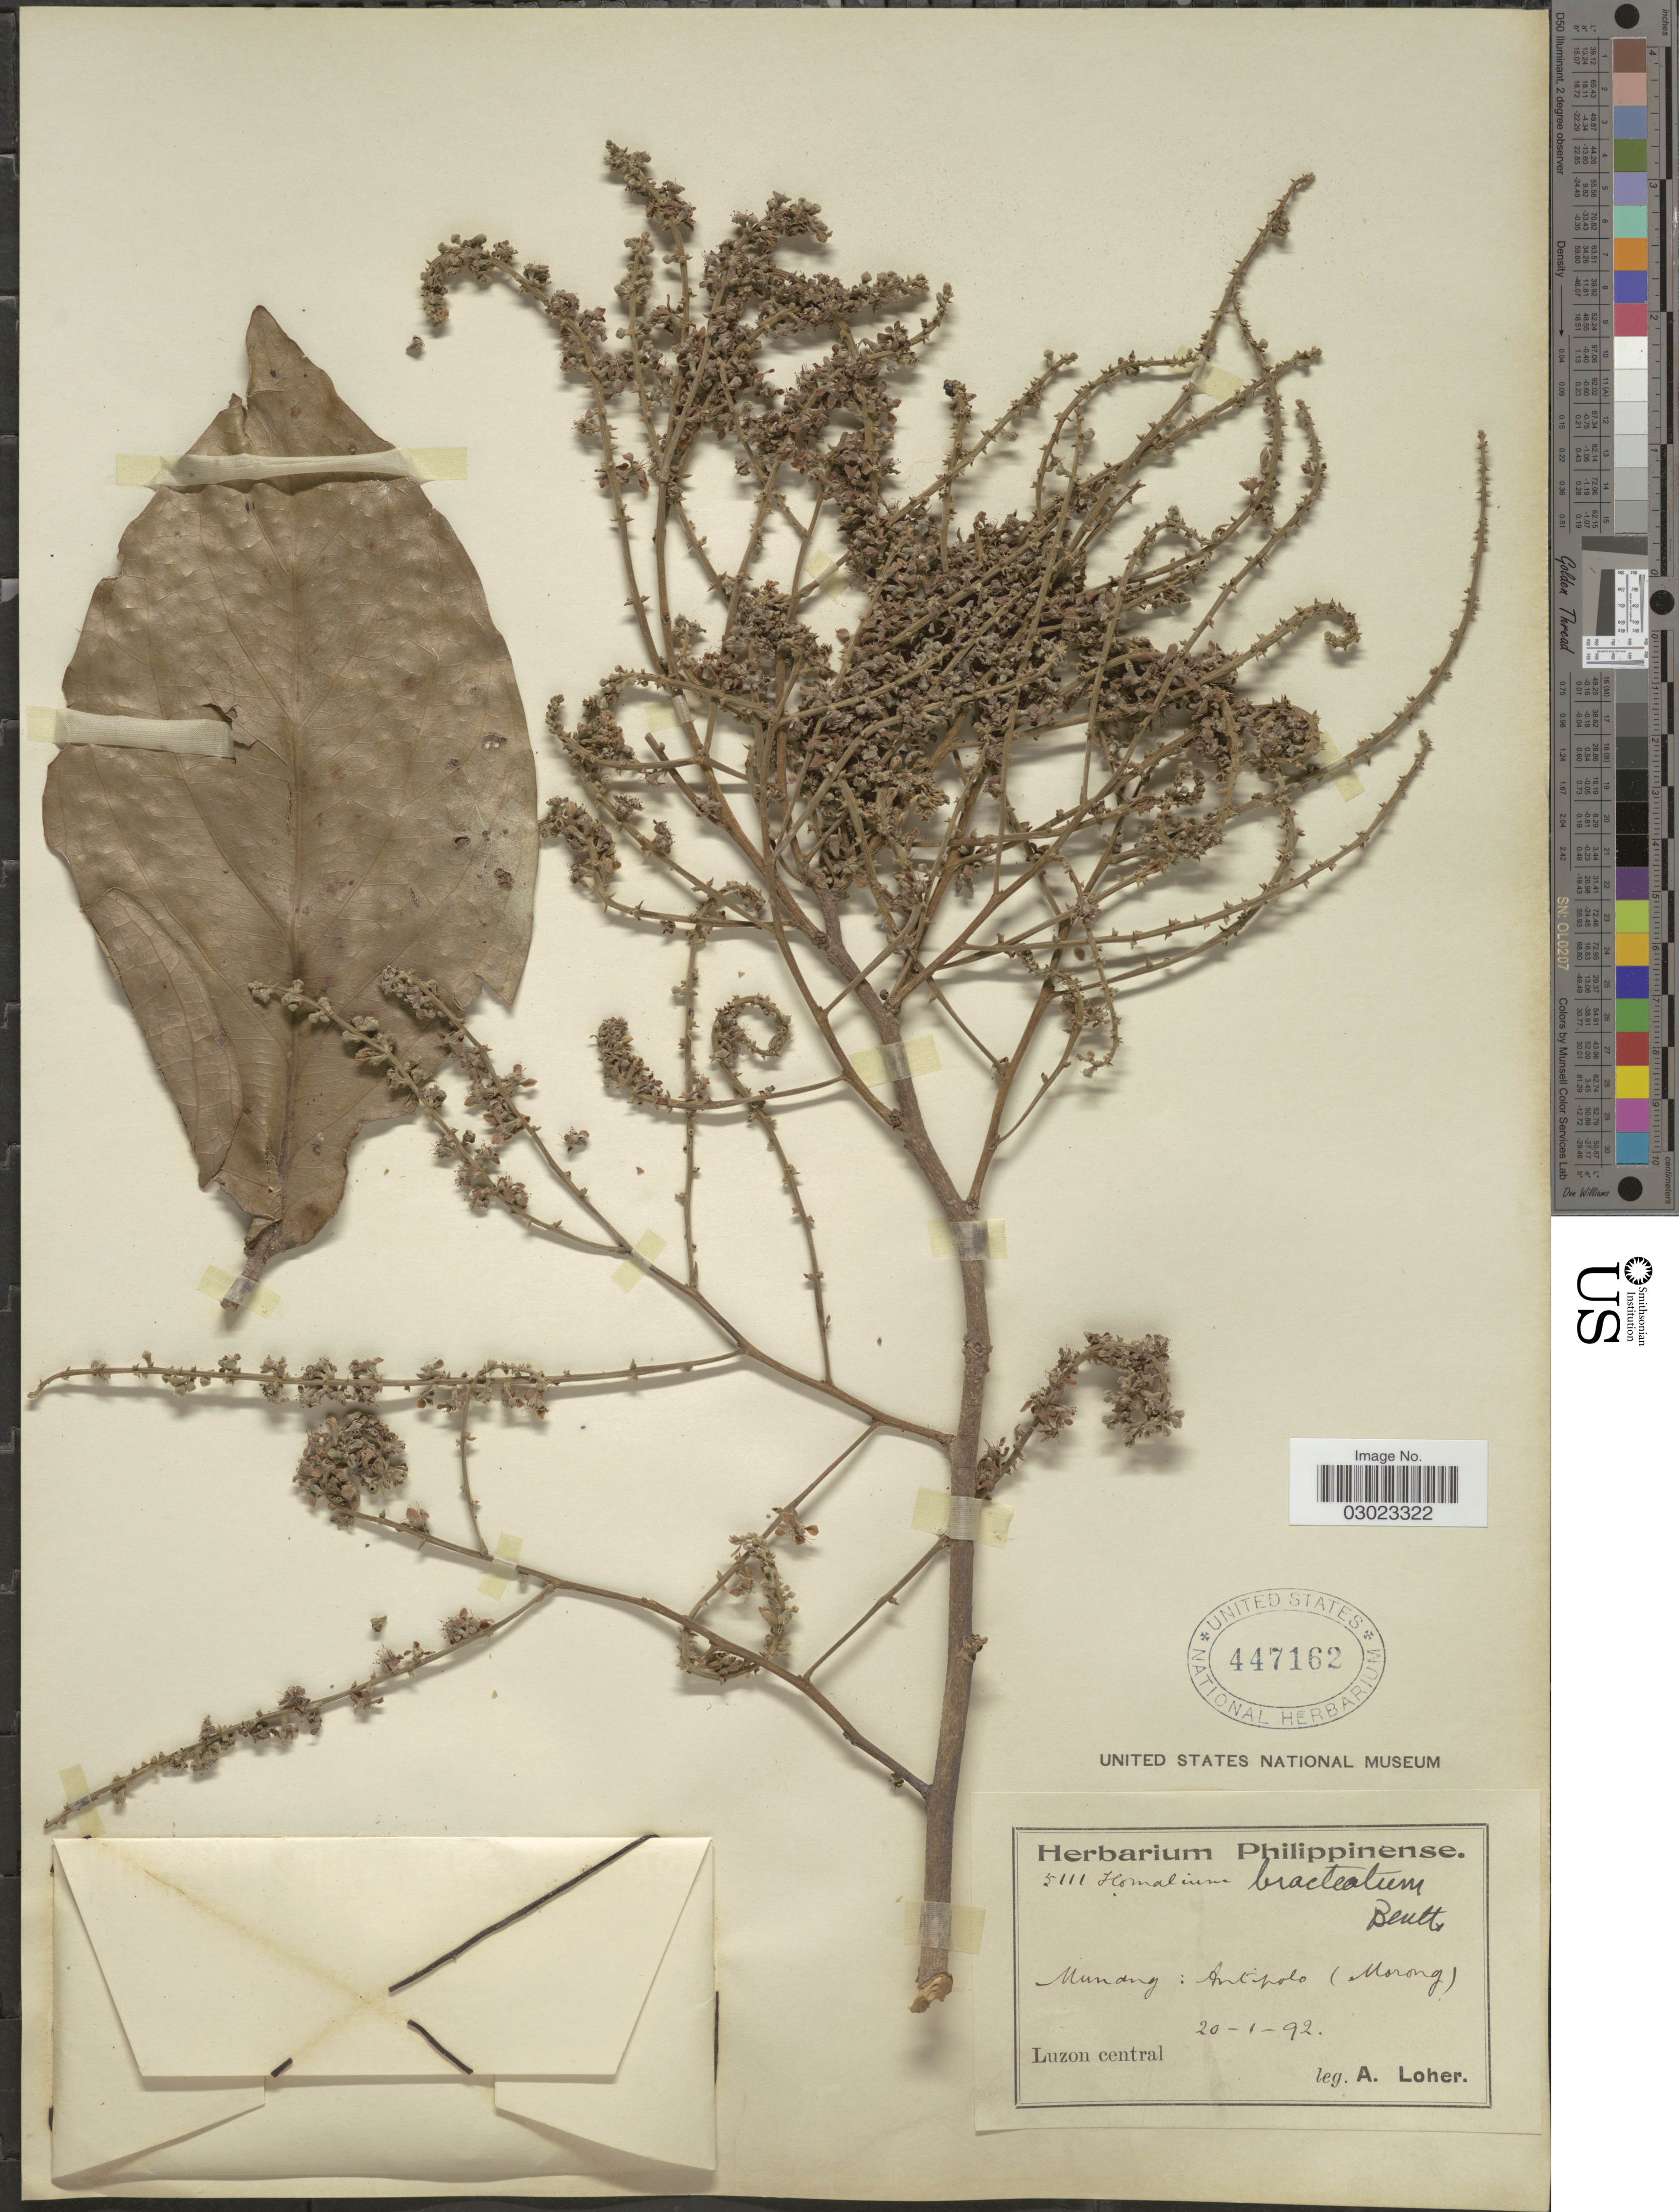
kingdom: Plantae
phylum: Tracheophyta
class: Magnoliopsida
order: Malpighiales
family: Salicaceae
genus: Homalium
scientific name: Homalium bracteatum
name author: Benth.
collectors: A. Loher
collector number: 5111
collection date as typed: Transcribed d/m/y: 20/1/92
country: Philippines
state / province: Central Luzon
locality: Munong: Antipolo (Morong), Luzon central.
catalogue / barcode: US 447162